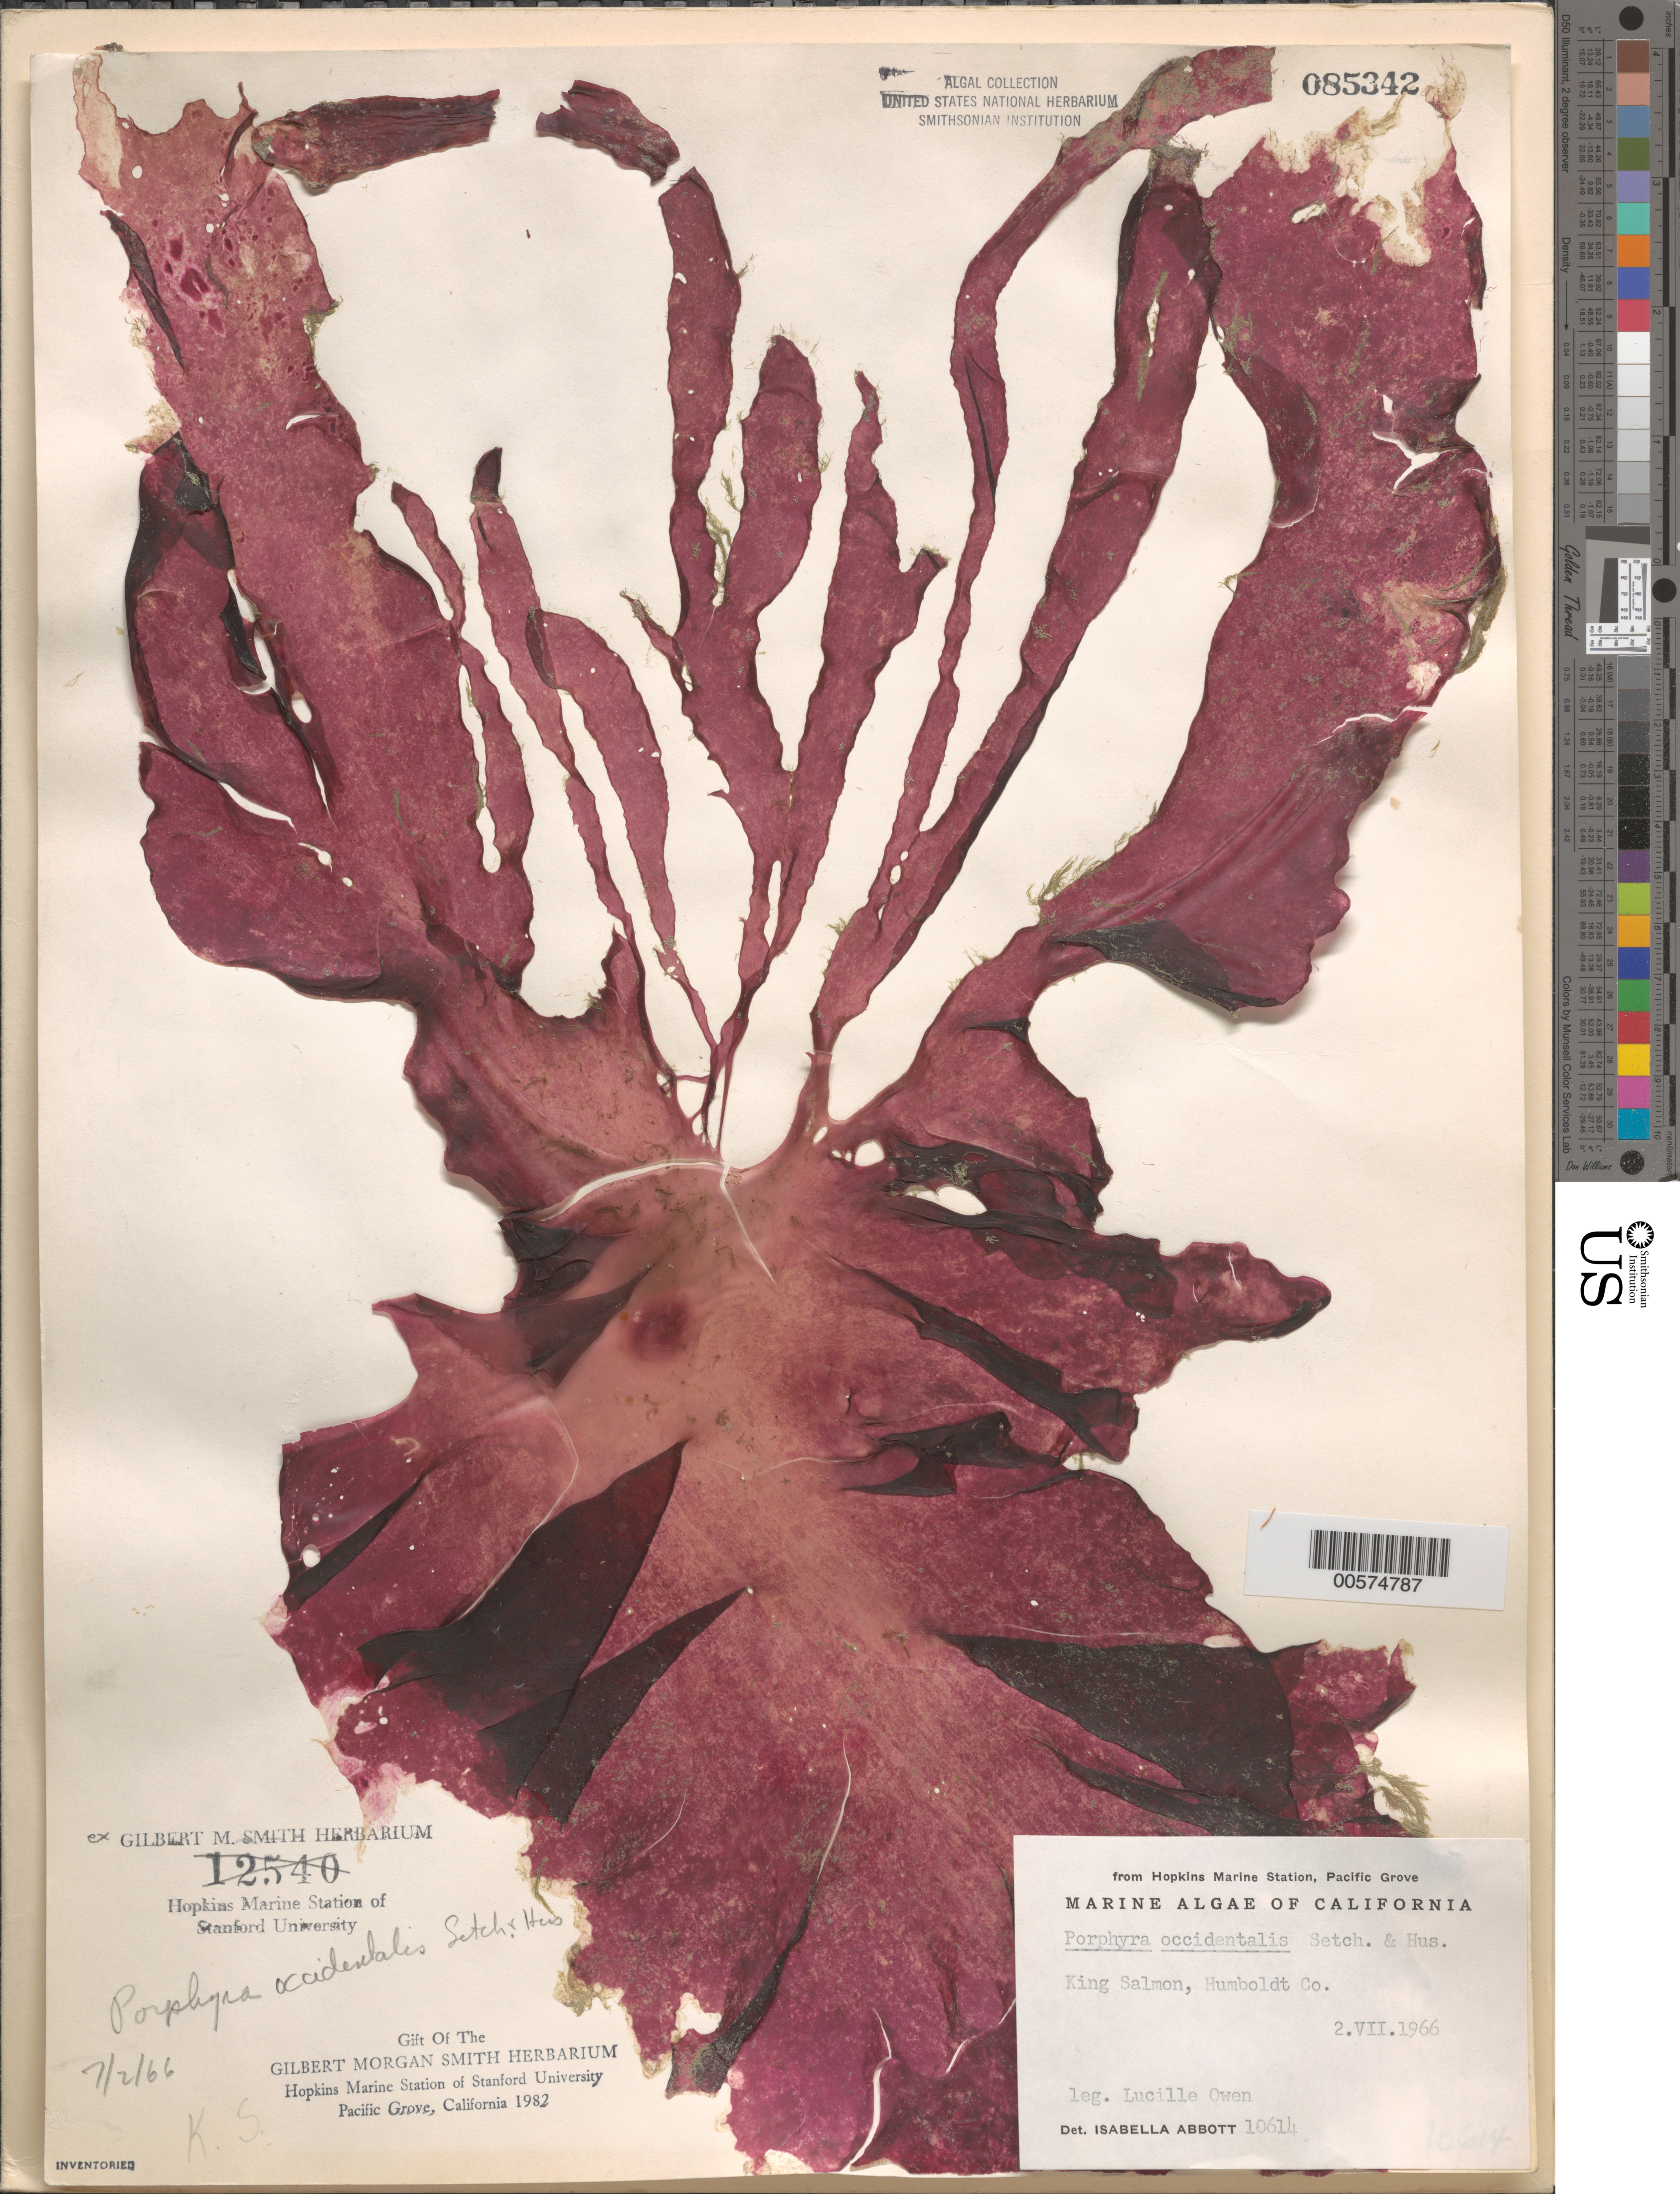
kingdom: Plantae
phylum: Rhodophyta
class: Bangiophyceae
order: Bangiales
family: Bangiaceae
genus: Porphyra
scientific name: Porphyra occidentalis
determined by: Abbott, Isabella A.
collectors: L. Owen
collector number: IAA 10614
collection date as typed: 02 Jul 1966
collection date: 1966-07-02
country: United States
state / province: California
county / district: Humboldt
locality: King Salmon, Buhne Point, Humboldt Bay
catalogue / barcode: US 85342